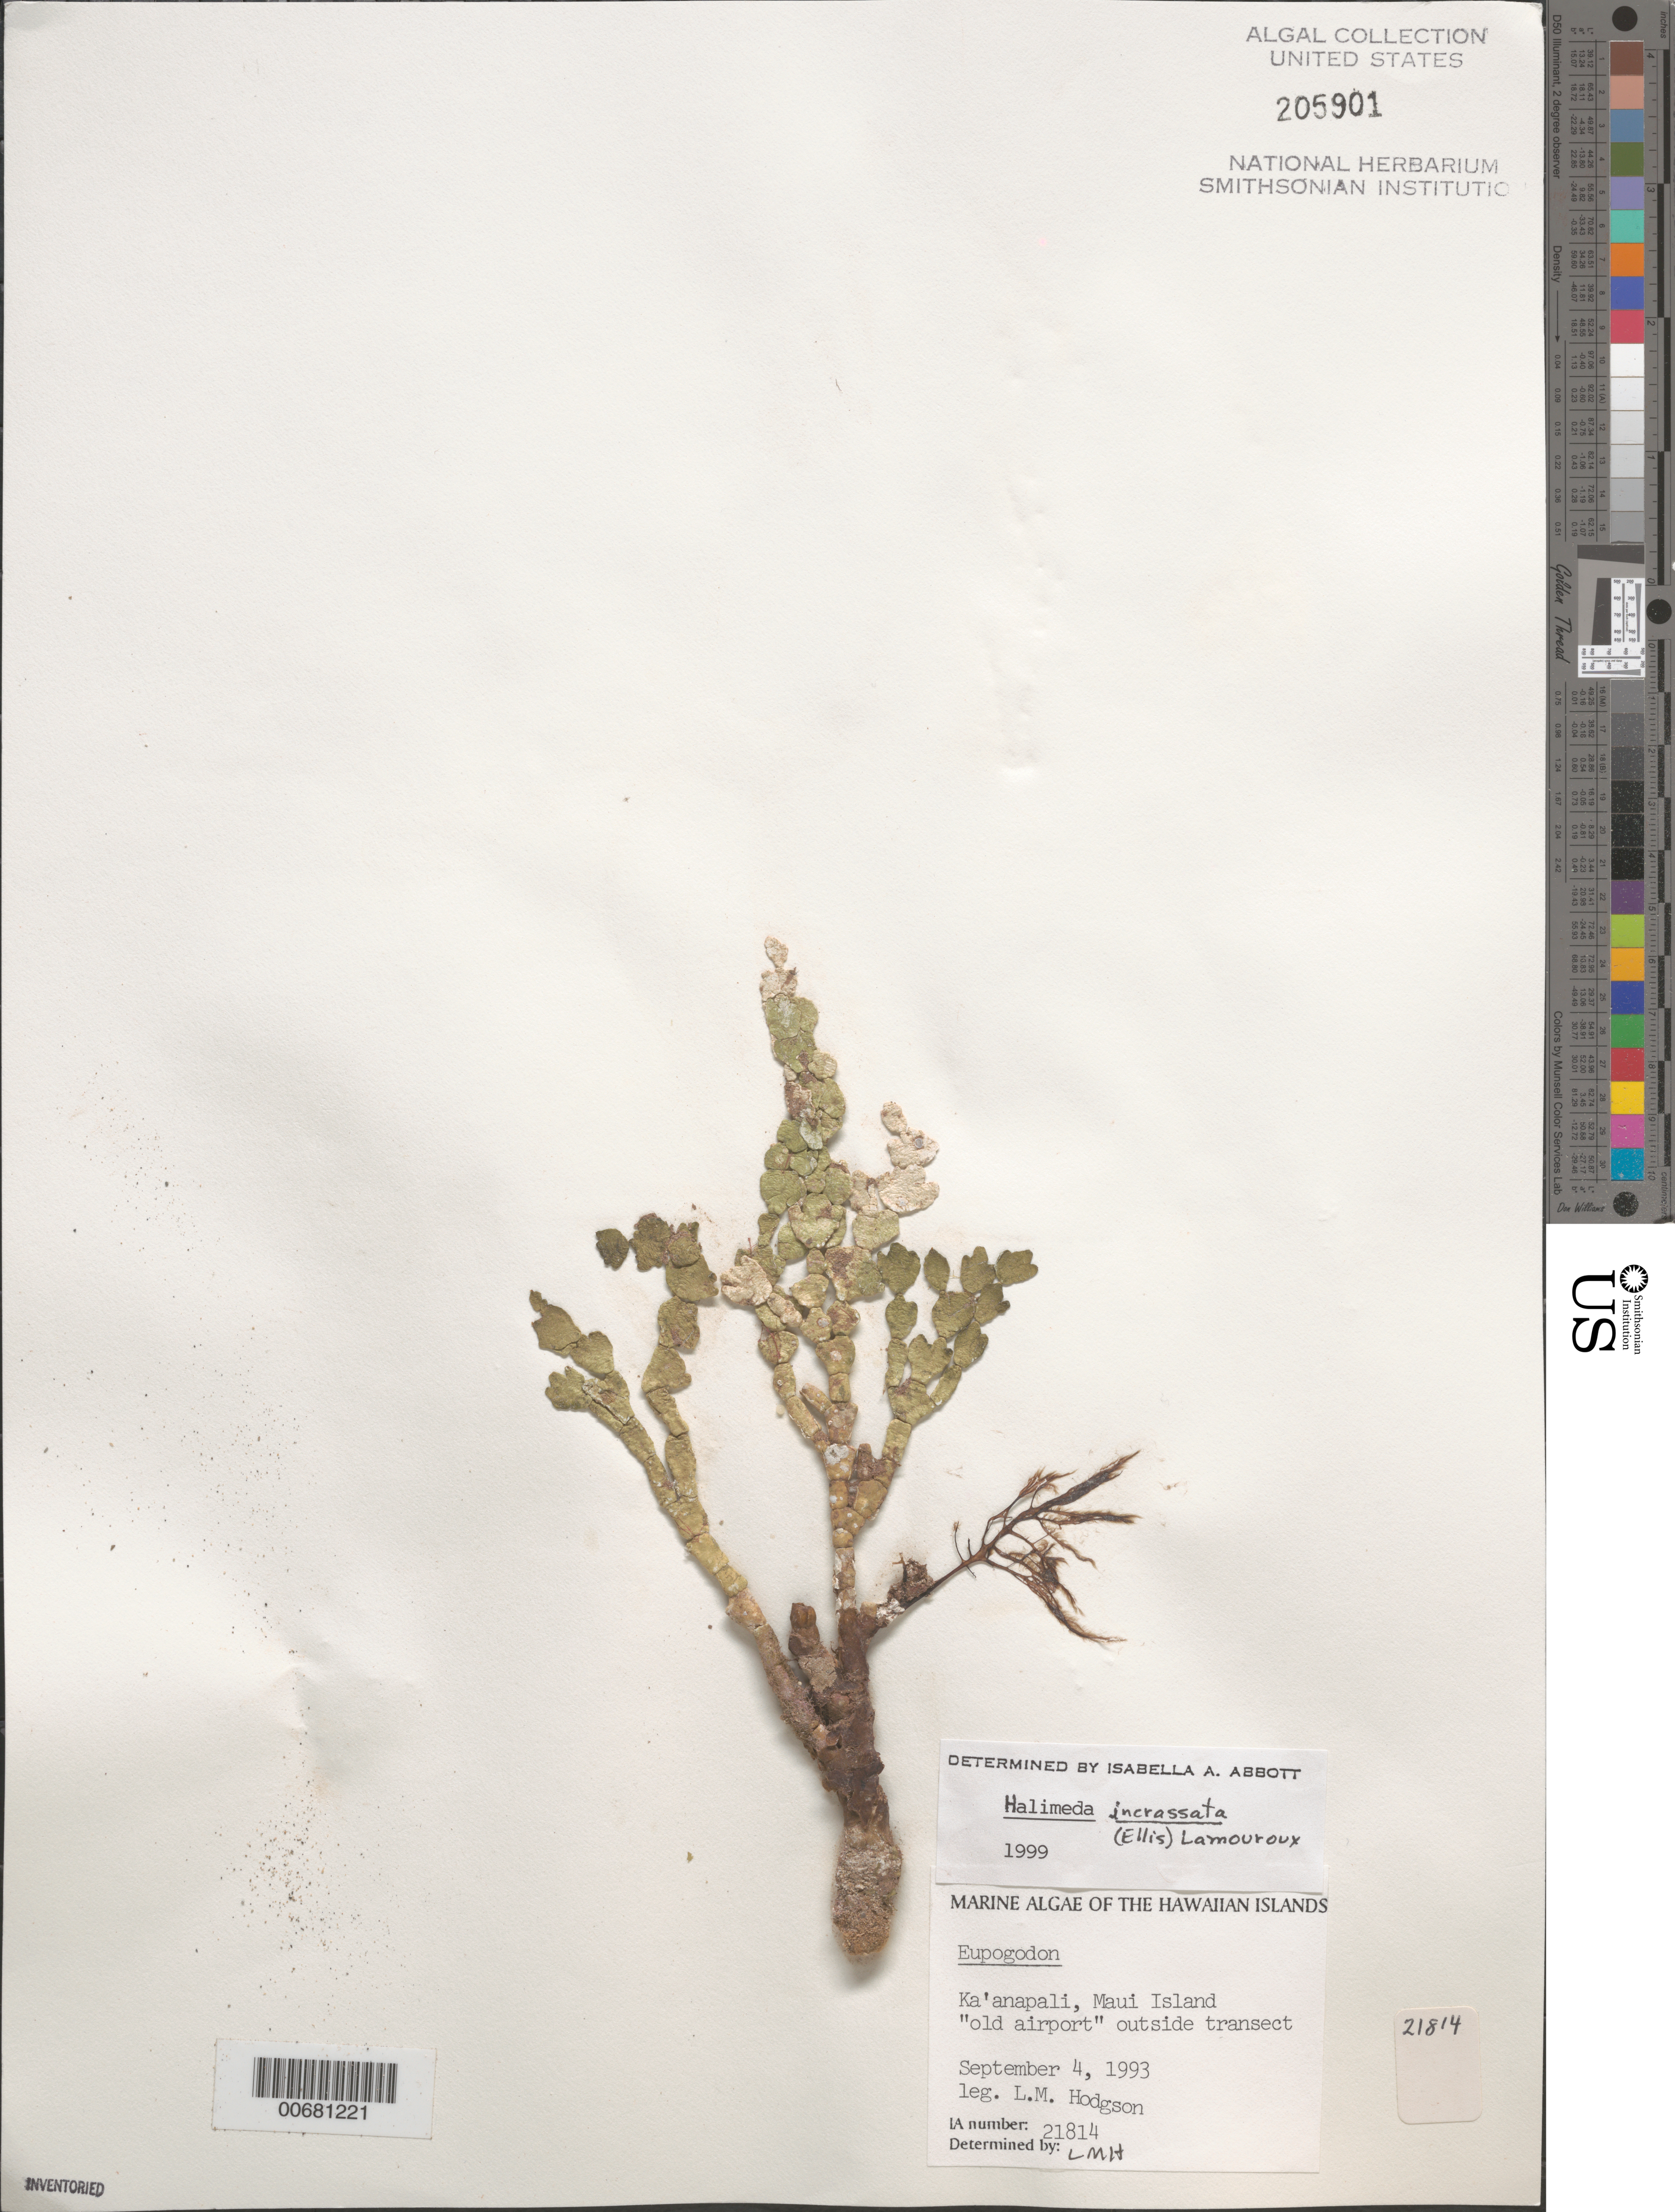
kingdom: Plantae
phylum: Chlorophyta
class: Ulvophyceae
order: Bryopsidales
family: Halimedaceae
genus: Halimeda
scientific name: Halimeda incrassata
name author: (J. Ellis) J.V.Lamouroux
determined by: Hodgson, L. M.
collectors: L. M. Hodgson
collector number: IAA 21814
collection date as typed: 04 Sep 1993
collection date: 1993-09-04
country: United States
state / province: Hawaii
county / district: Maui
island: Maui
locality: Ka'anapali, old airport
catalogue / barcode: US 205901